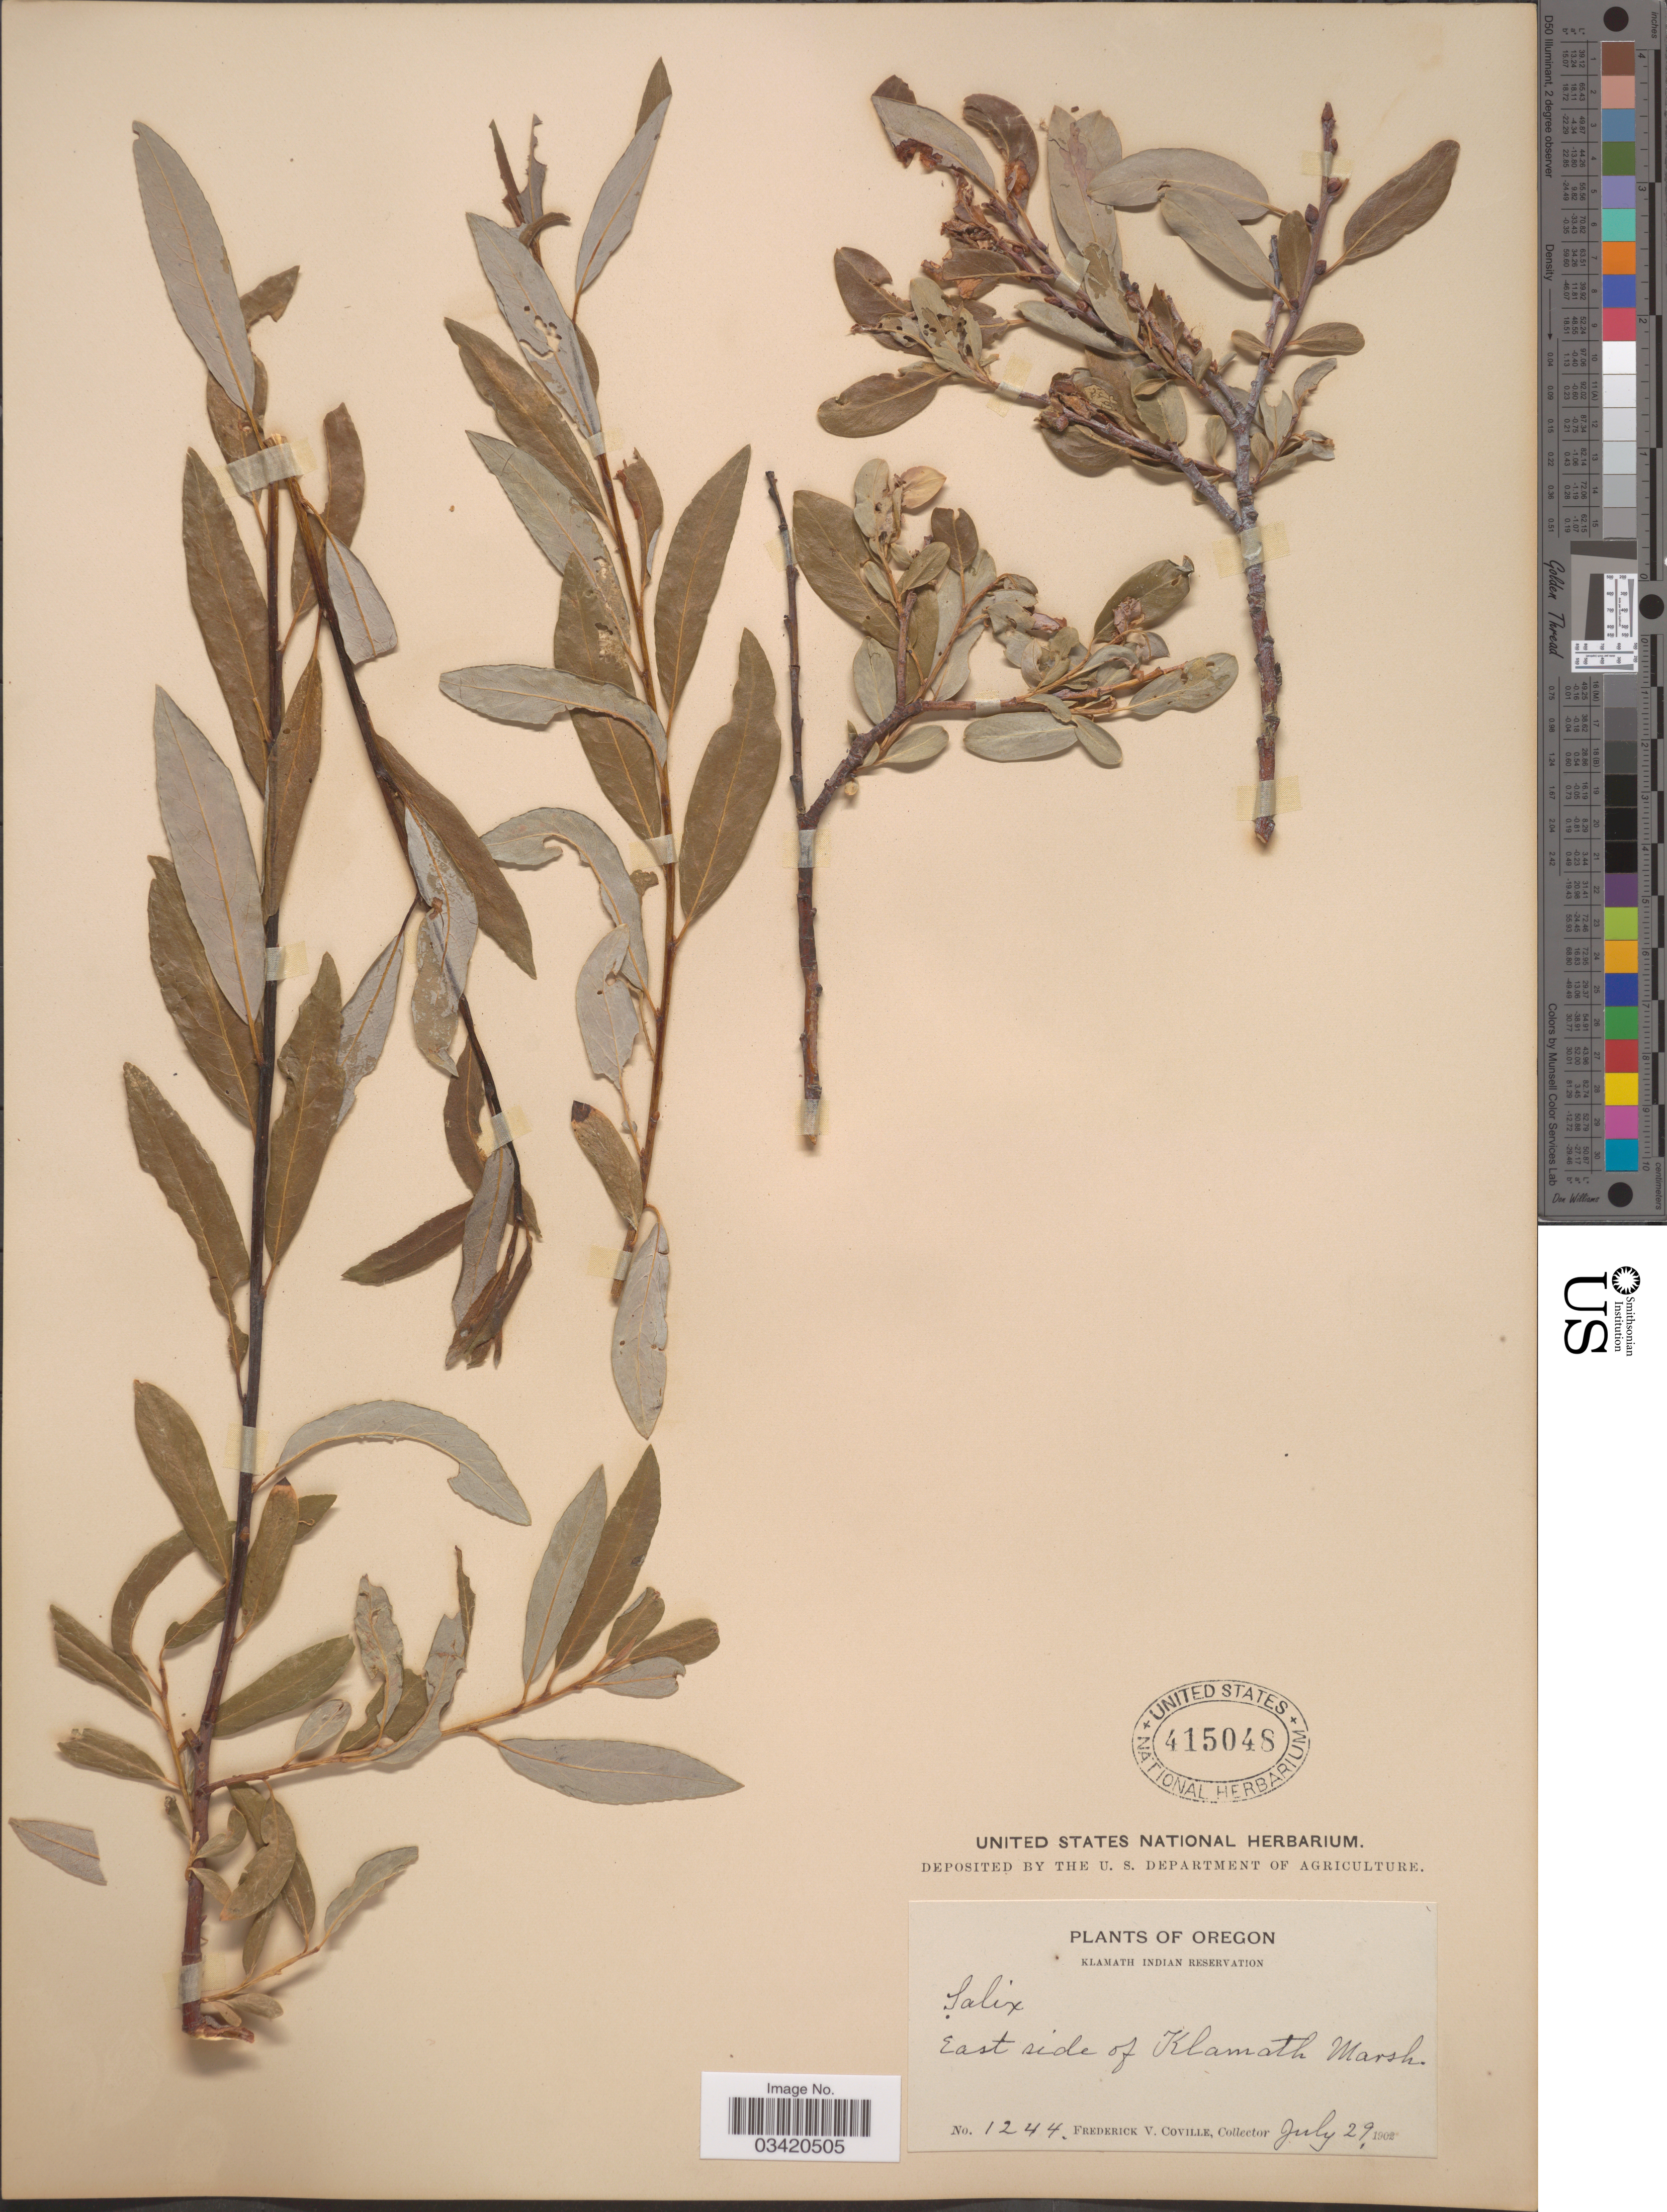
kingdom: Plantae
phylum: Tracheophyta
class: Magnoliopsida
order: Malpighiales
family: Salicaceae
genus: Salix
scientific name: Salix geyeriana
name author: Andersson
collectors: F. V. Coville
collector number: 1244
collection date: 1902-07-29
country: United States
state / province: Oregon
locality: Klamath Indian Reservation. East side of Klamath Marsh.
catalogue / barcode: US 415048